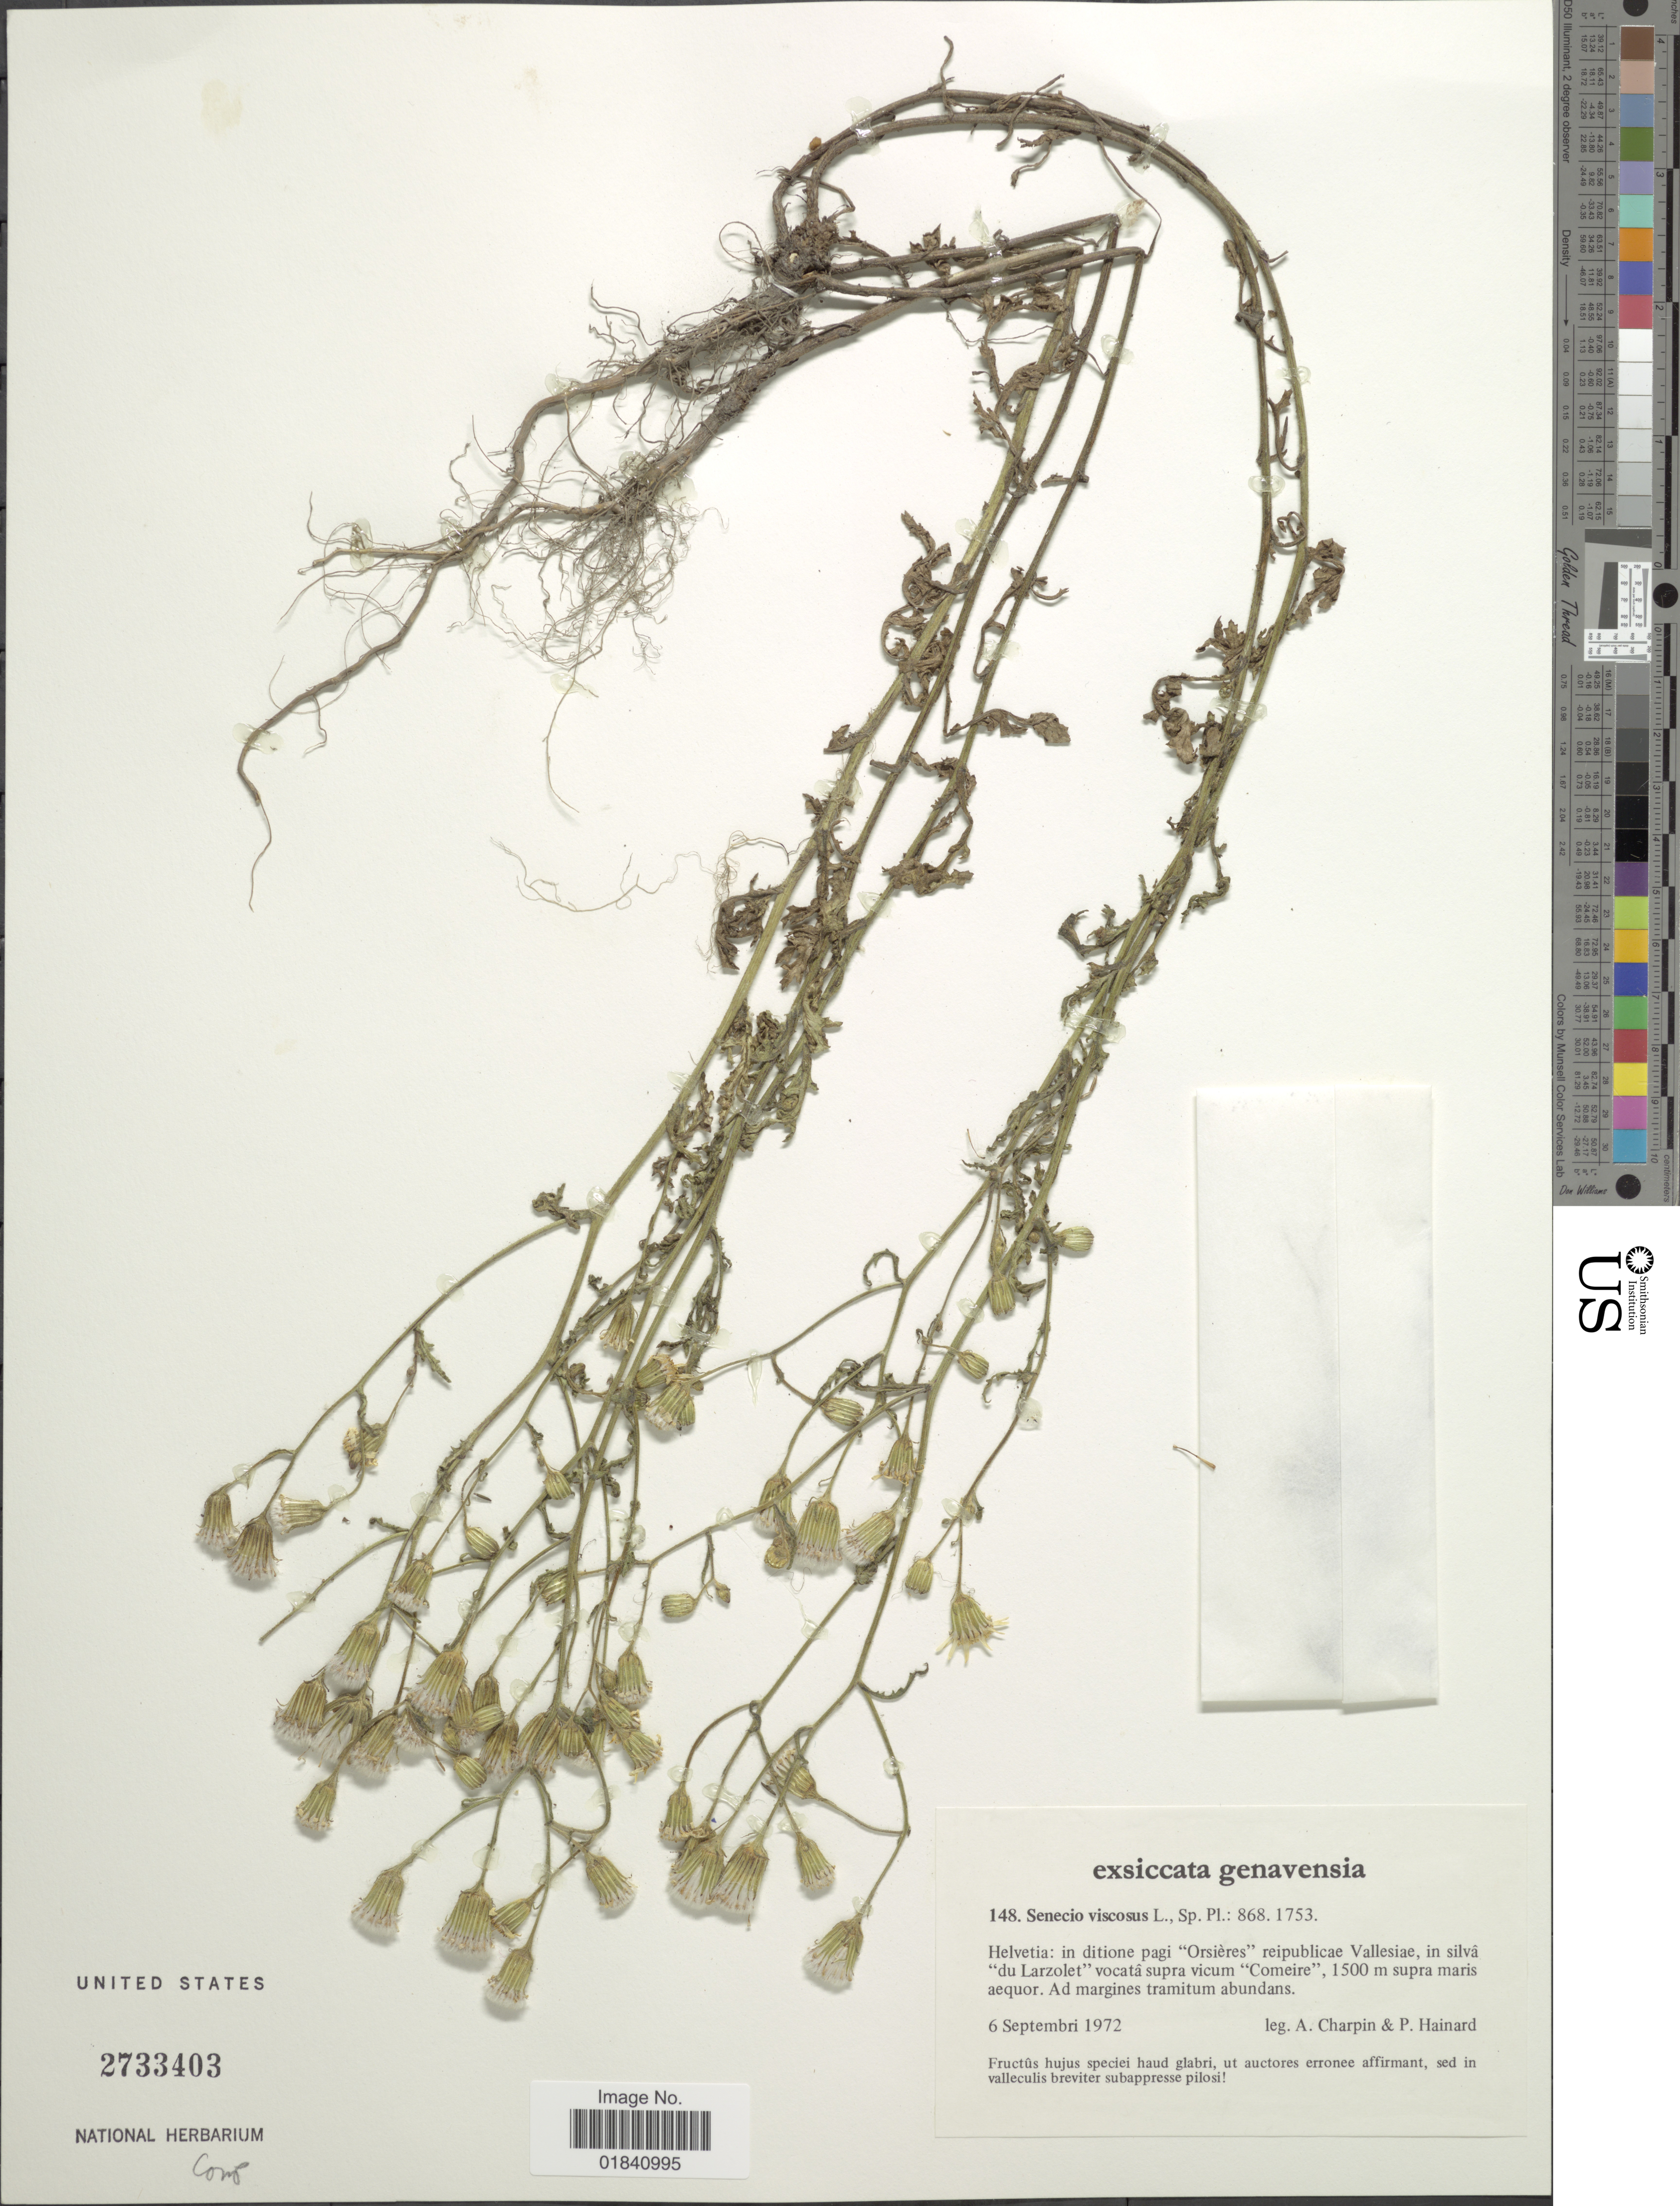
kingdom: Plantae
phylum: Tracheophyta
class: Magnoliopsida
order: Asterales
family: Asteraceae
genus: Senecio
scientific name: Senecio viscosus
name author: L.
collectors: A. Charpin & P. Hainard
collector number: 148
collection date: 1972-09-06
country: Switzerland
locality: Helvetia: in ditione pagi "Orsières" reipublicae Vallesiae, in silva "du Larzolet" vocatâ supra vicum "Comeire". genavensia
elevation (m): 1500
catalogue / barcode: US 2733403